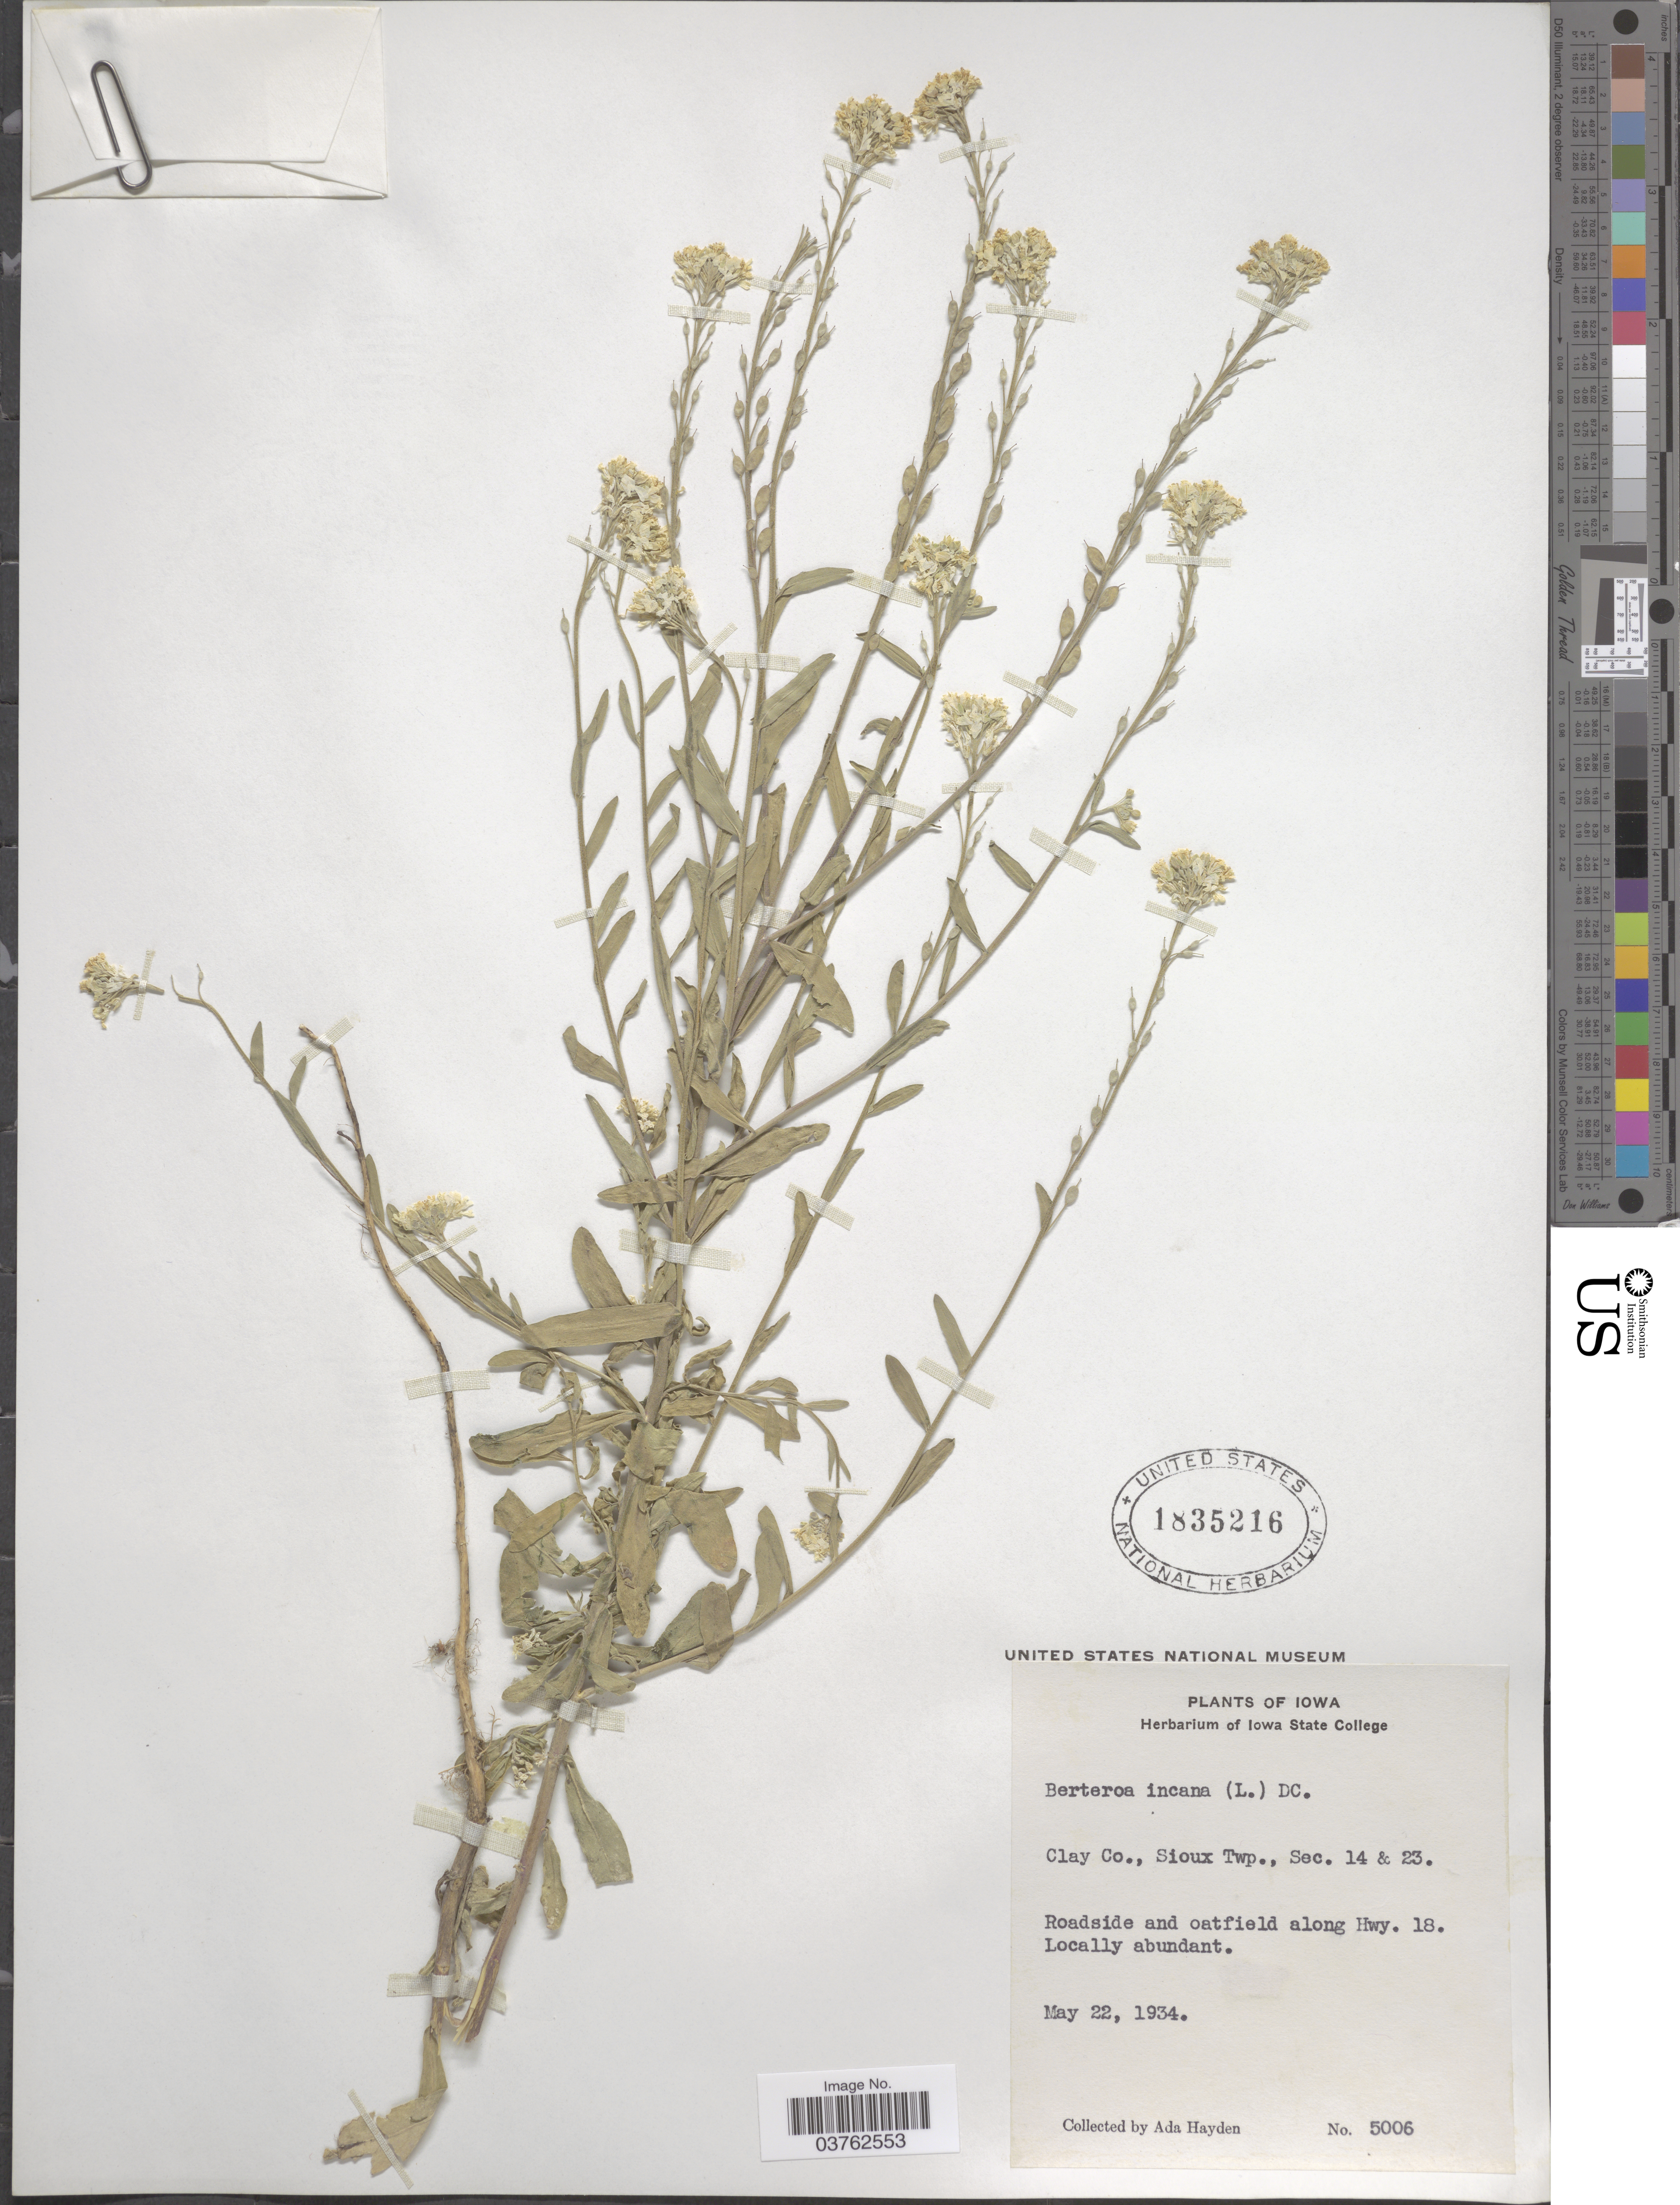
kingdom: Plantae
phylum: Tracheophyta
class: Magnoliopsida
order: Brassicales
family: Brassicaceae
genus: Berteroa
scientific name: Berteroa incana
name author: (L.) DC.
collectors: Ada Hayden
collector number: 5006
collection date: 1934-03-22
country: United States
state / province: Iowa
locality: Clay Co., Sioux Twp. , Sec. 14 & 23. Roadside and oatfield along Hwy. 18.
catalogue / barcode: US 1835216